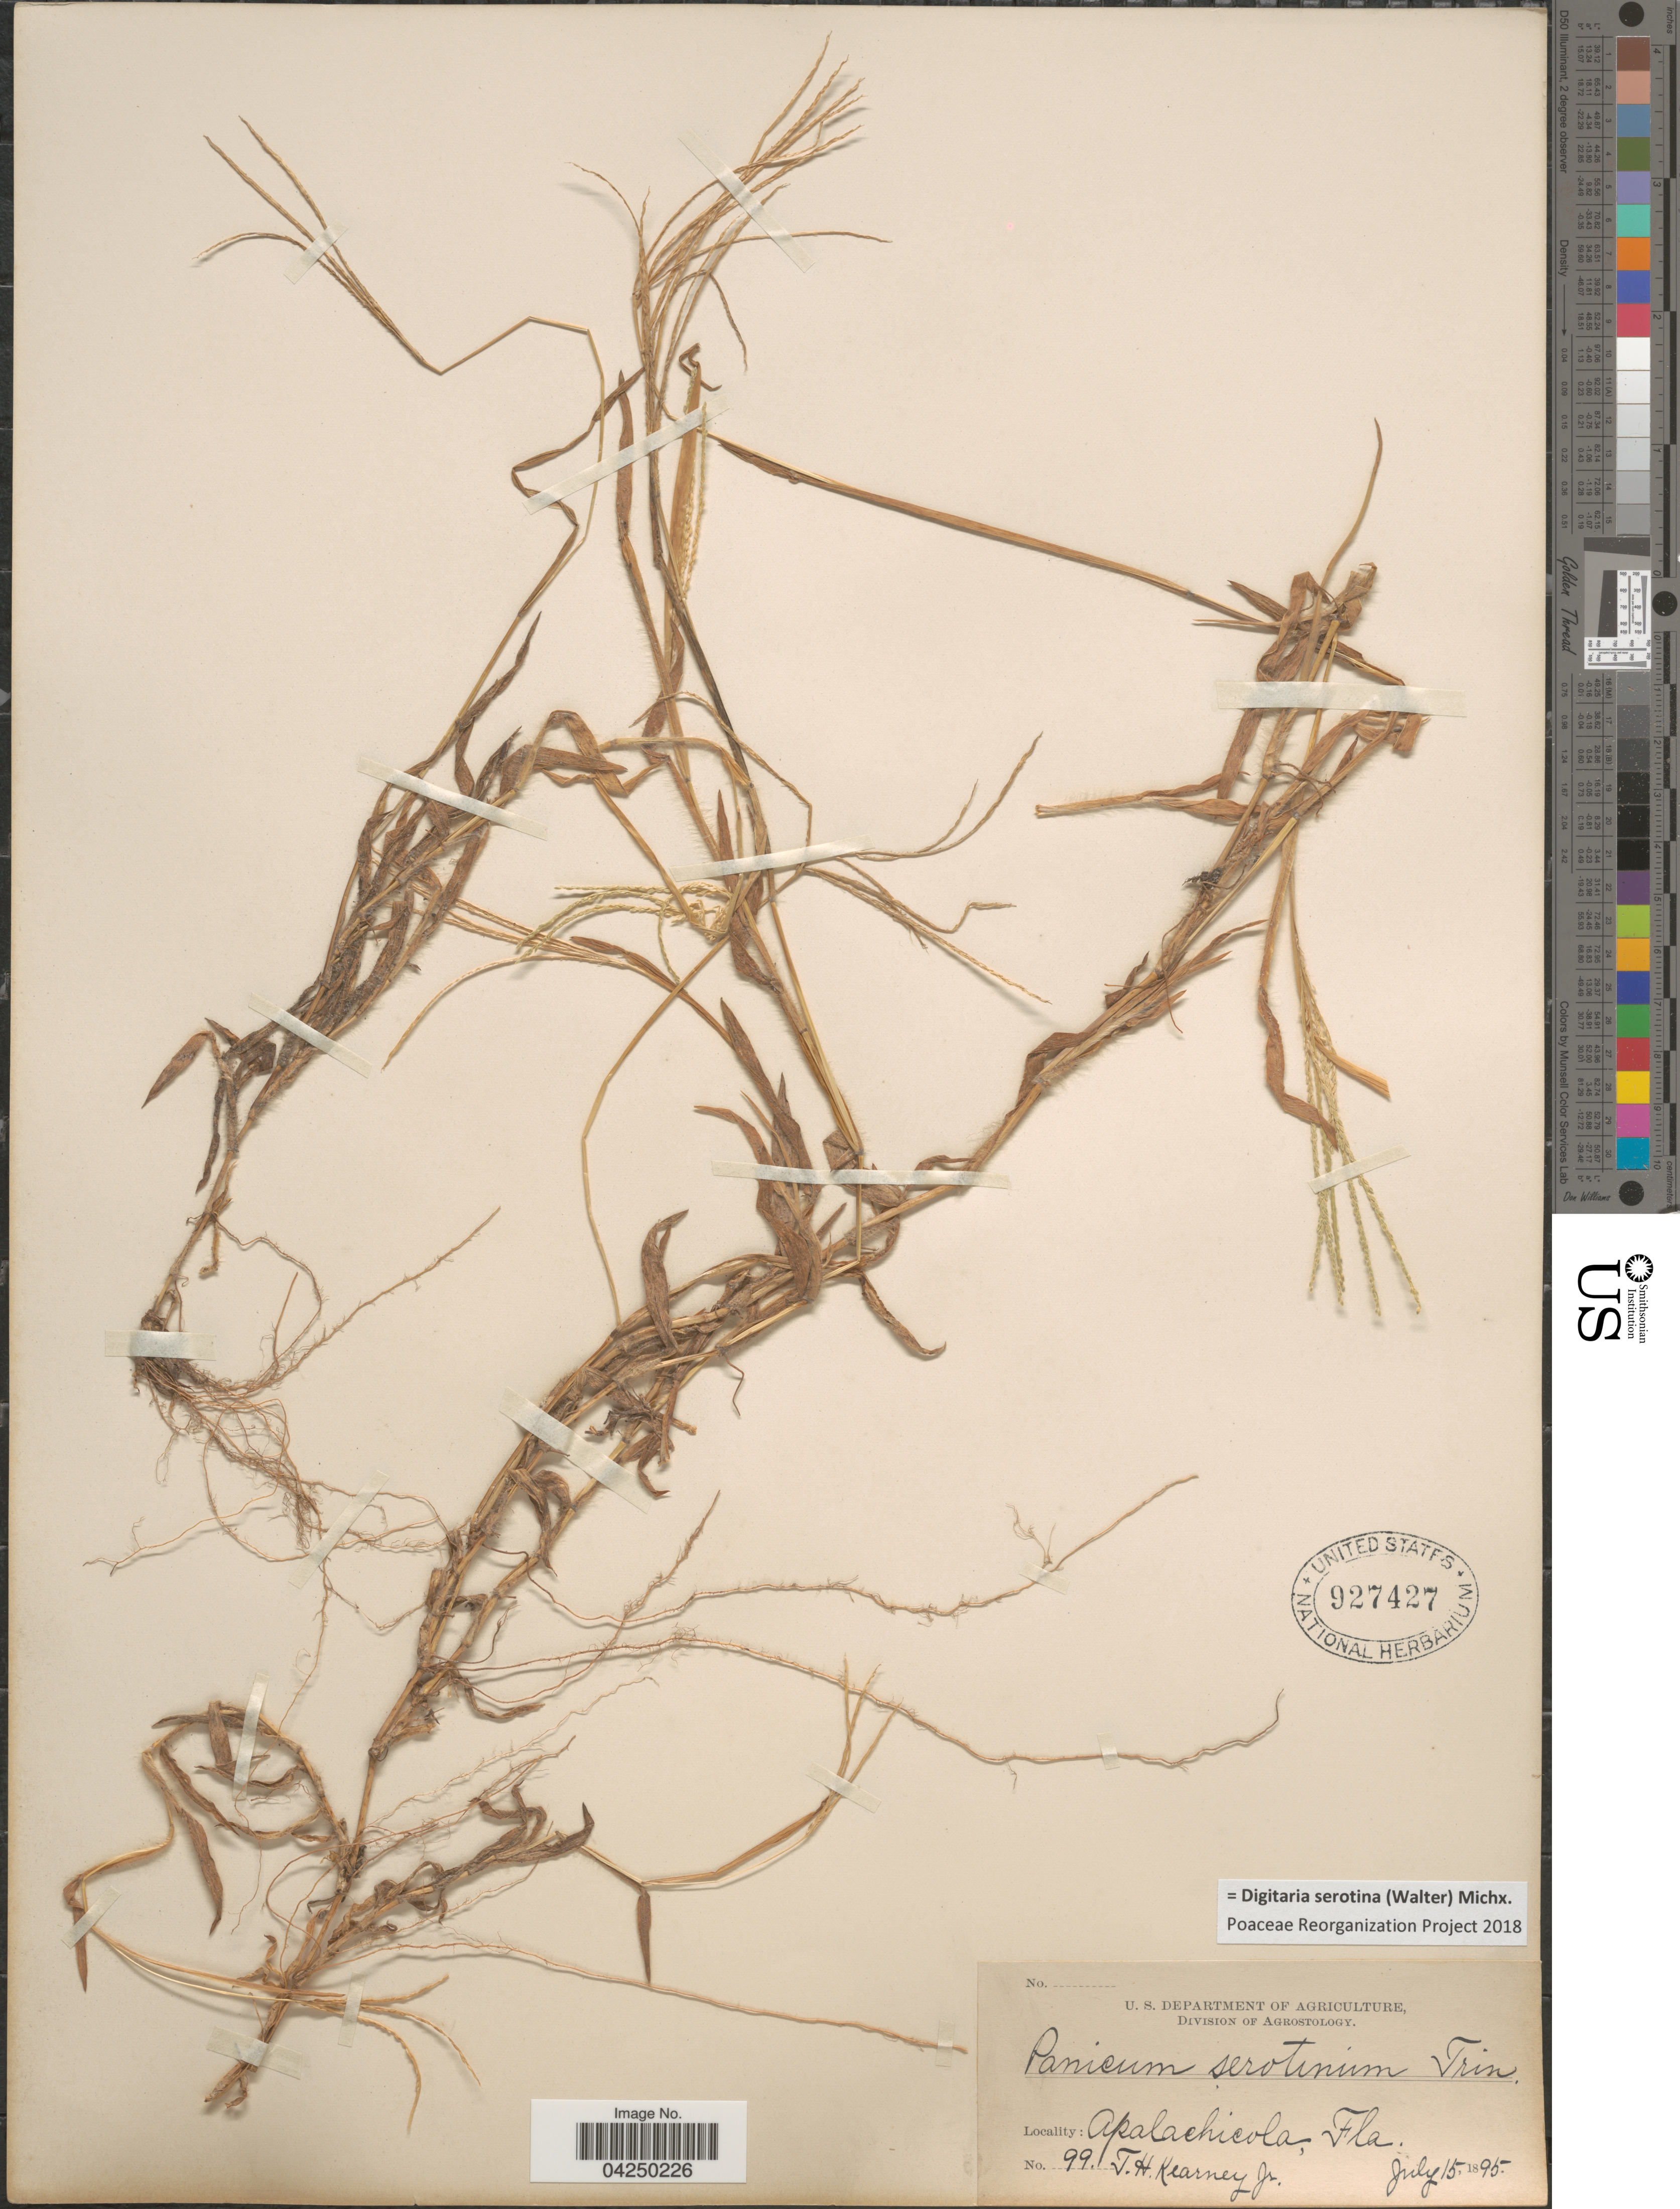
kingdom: Plantae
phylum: Tracheophyta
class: Liliopsida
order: Poales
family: Poaceae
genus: Digitaria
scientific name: Digitaria serotina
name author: (Walter) Michx.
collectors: T. H. Kearney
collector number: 99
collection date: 1895-07-15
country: United States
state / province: Florida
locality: Apalachicola.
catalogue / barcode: US 927427